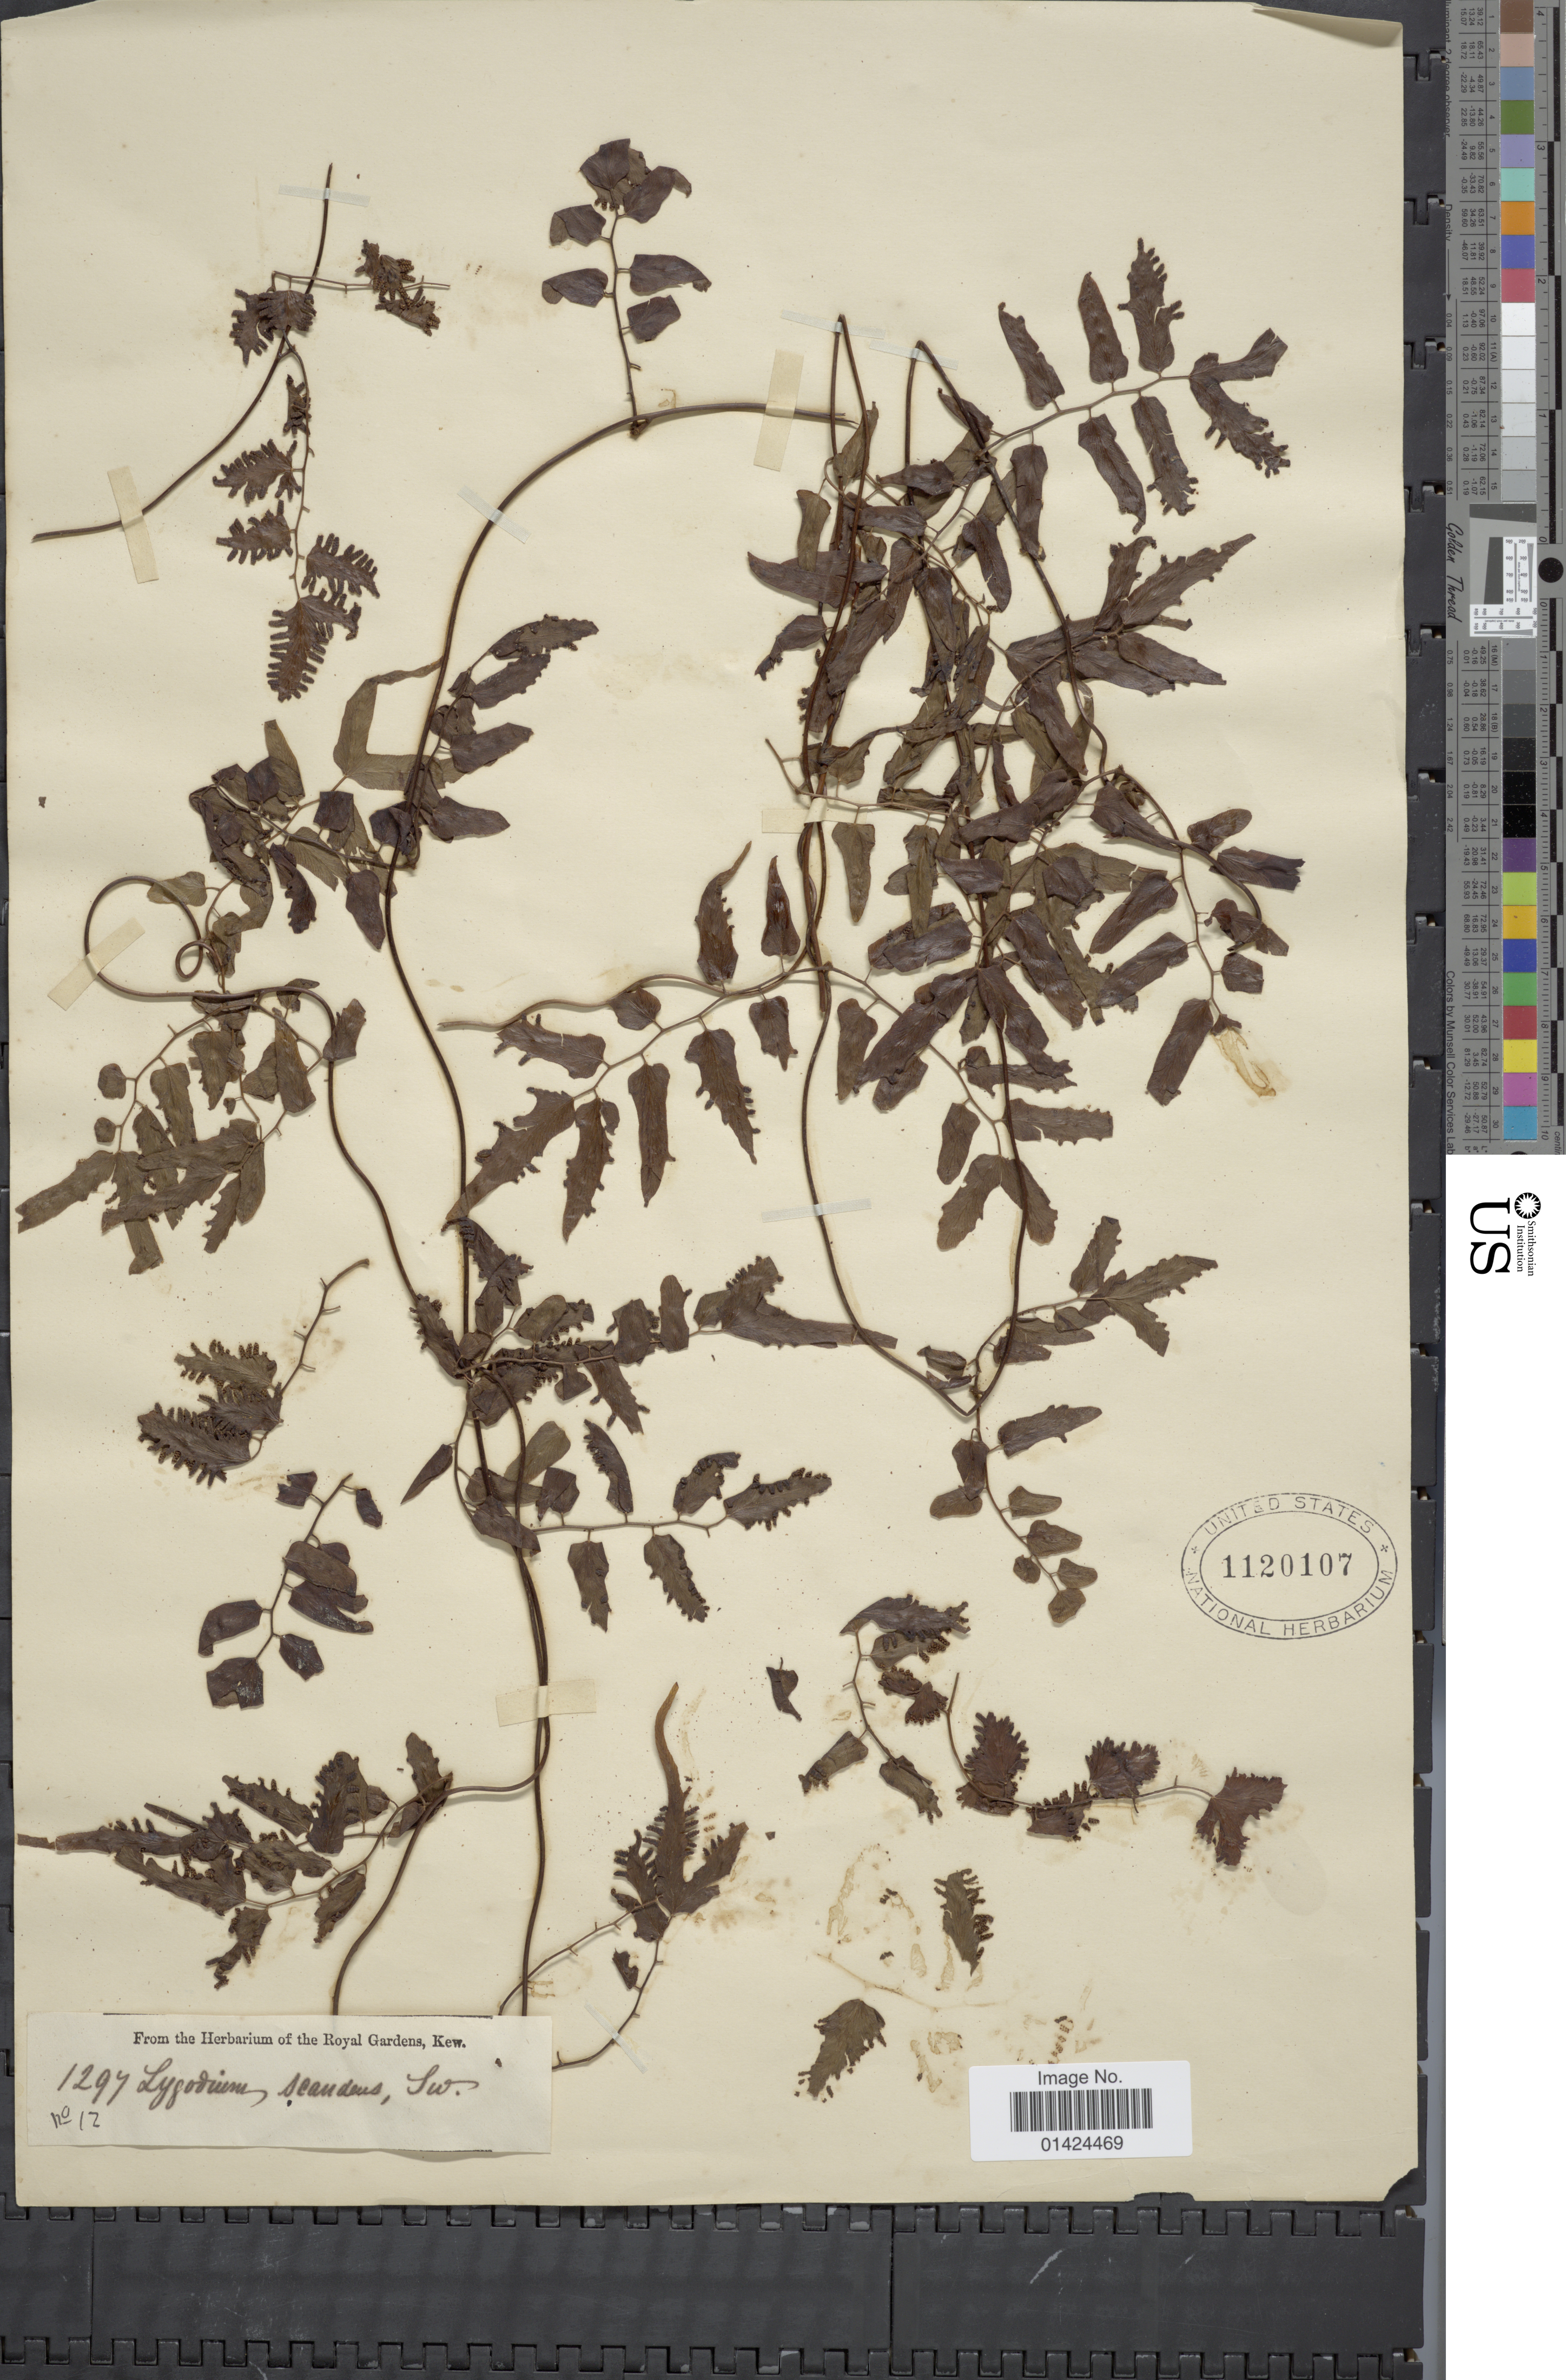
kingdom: Plantae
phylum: Tracheophyta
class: Polypodiopsida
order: Schizaeales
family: Lygodiaceae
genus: Lygodium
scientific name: Lygodium microphyllum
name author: (Cav.) R. Br.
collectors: ex Herb. Kew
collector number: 12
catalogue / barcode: US 1120107